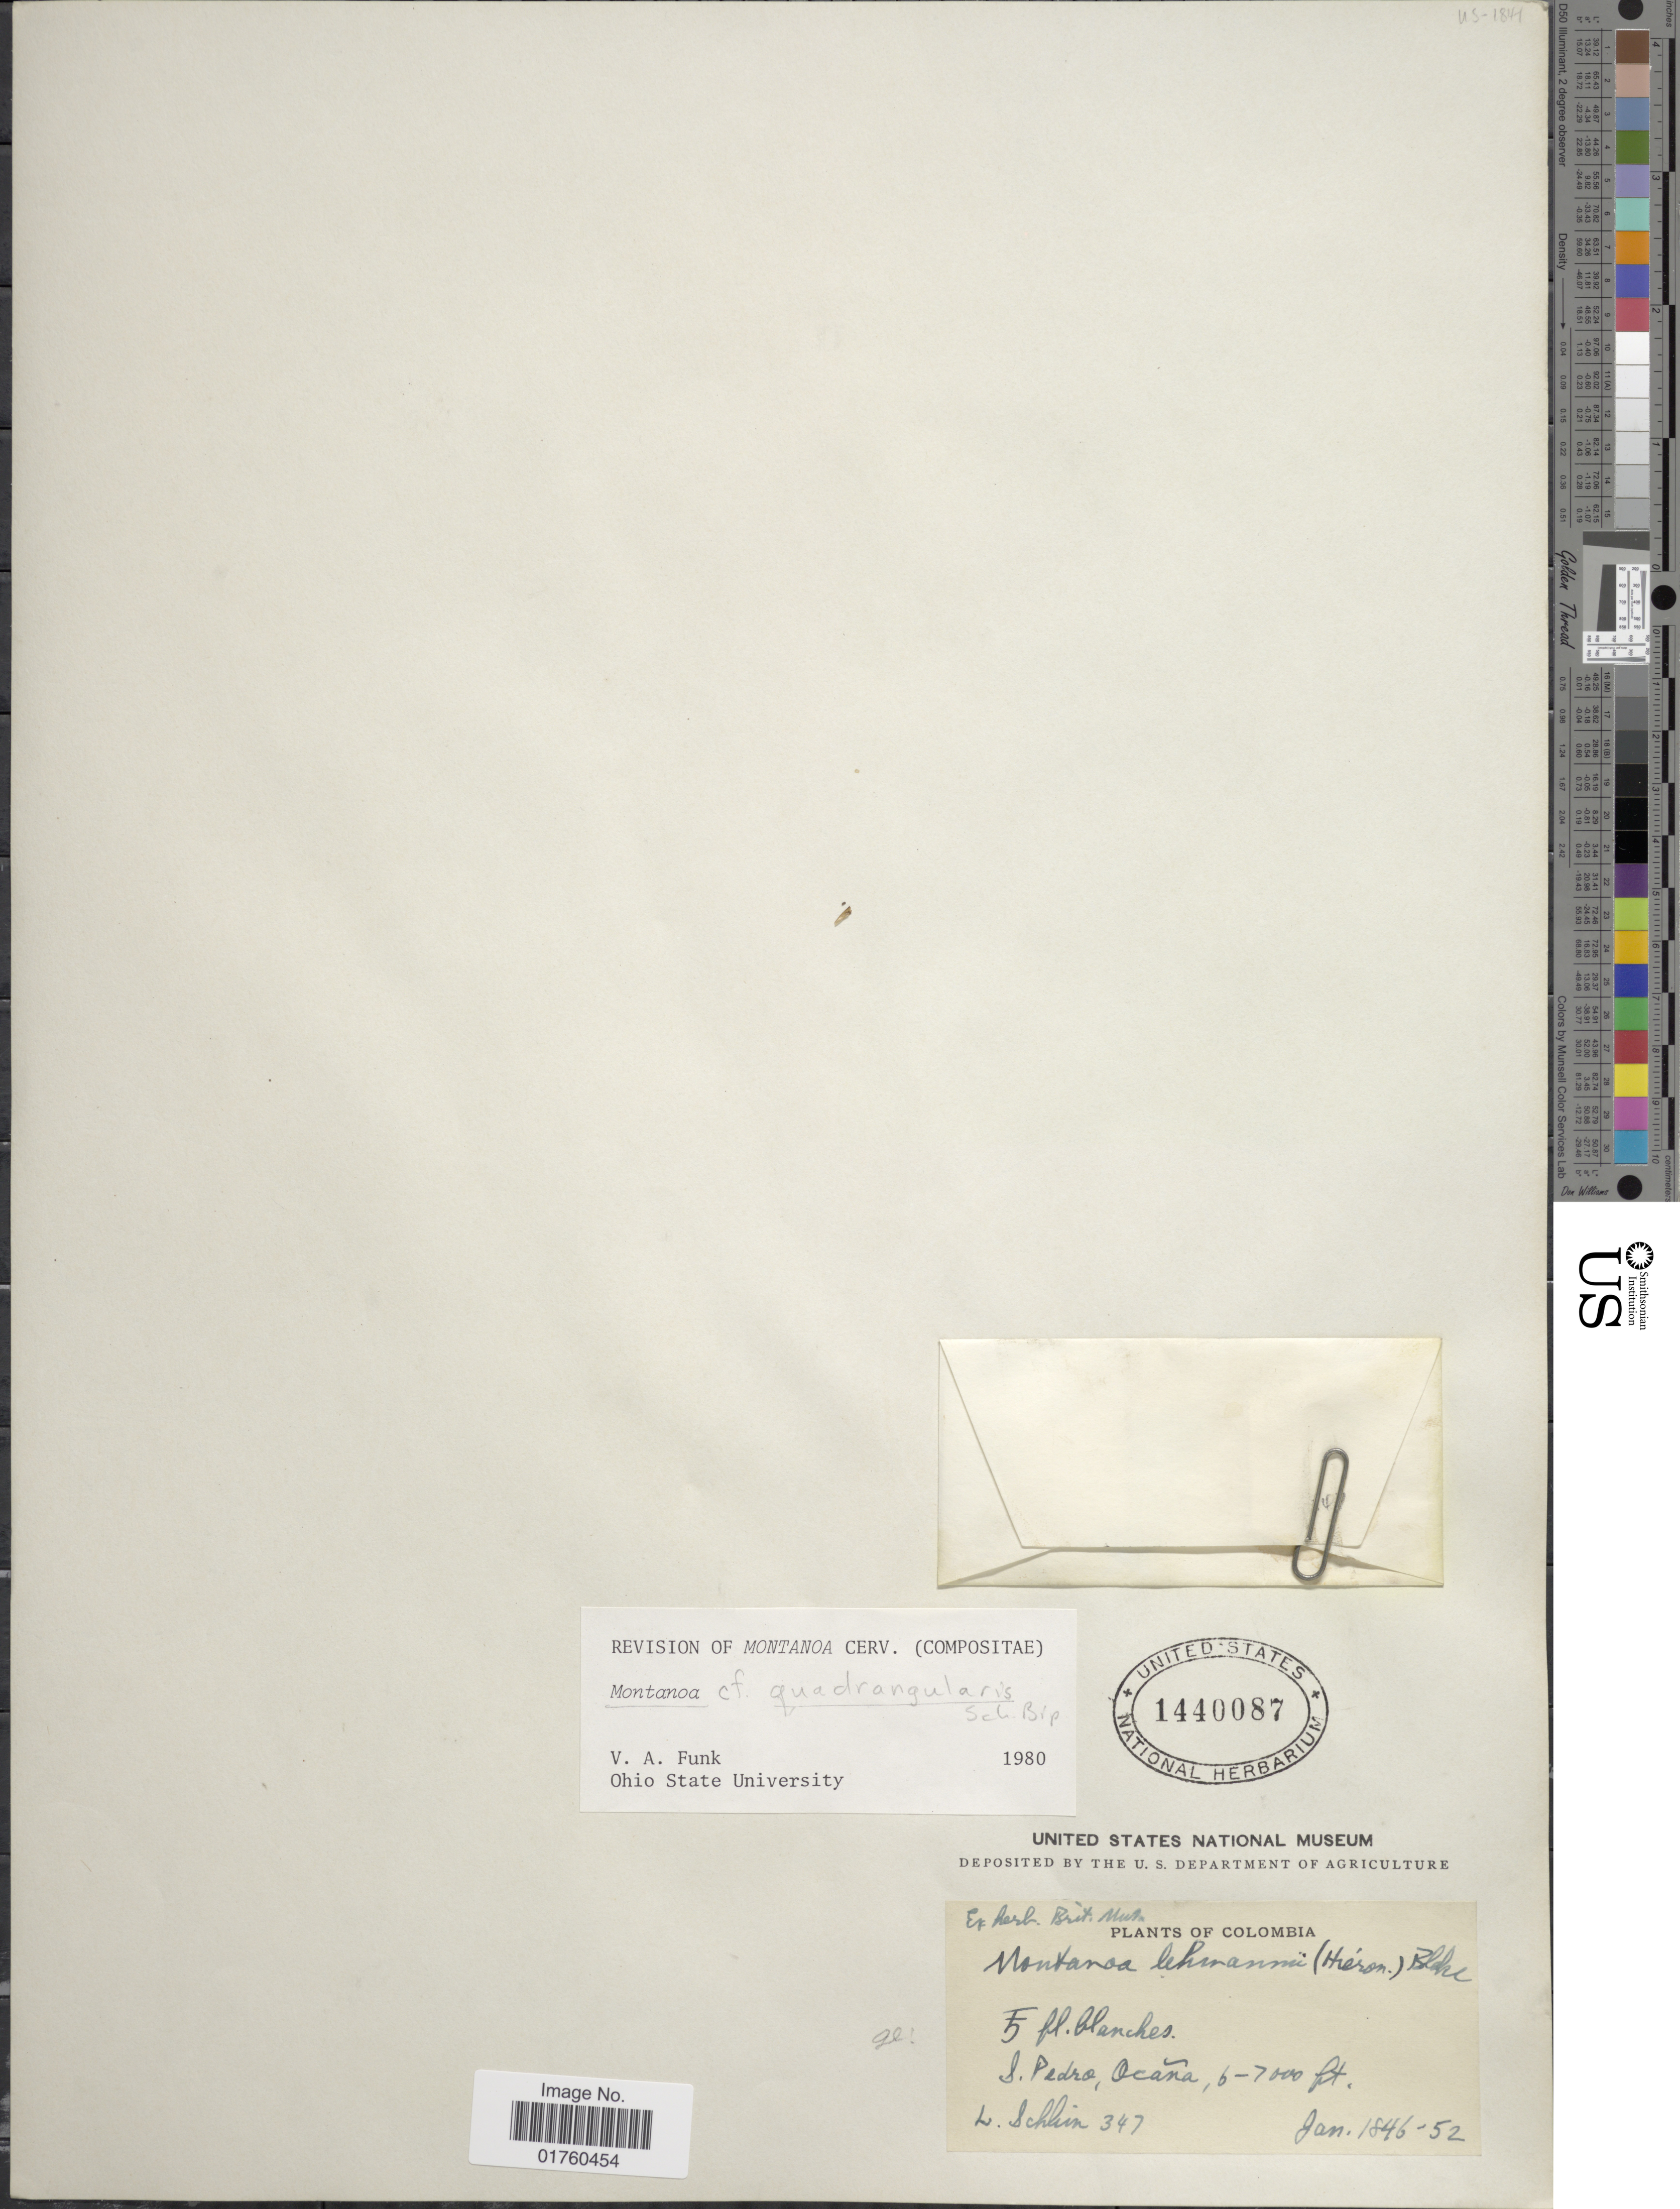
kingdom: Plantae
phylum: Tracheophyta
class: Magnoliopsida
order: Asterales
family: Asteraceae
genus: Montanoa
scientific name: Montanoa quadrangularis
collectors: L. Schlin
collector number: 347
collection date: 1846-01/1852-01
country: Colombia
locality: S. Pedro, Ocana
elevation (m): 6000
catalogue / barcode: US 1440087